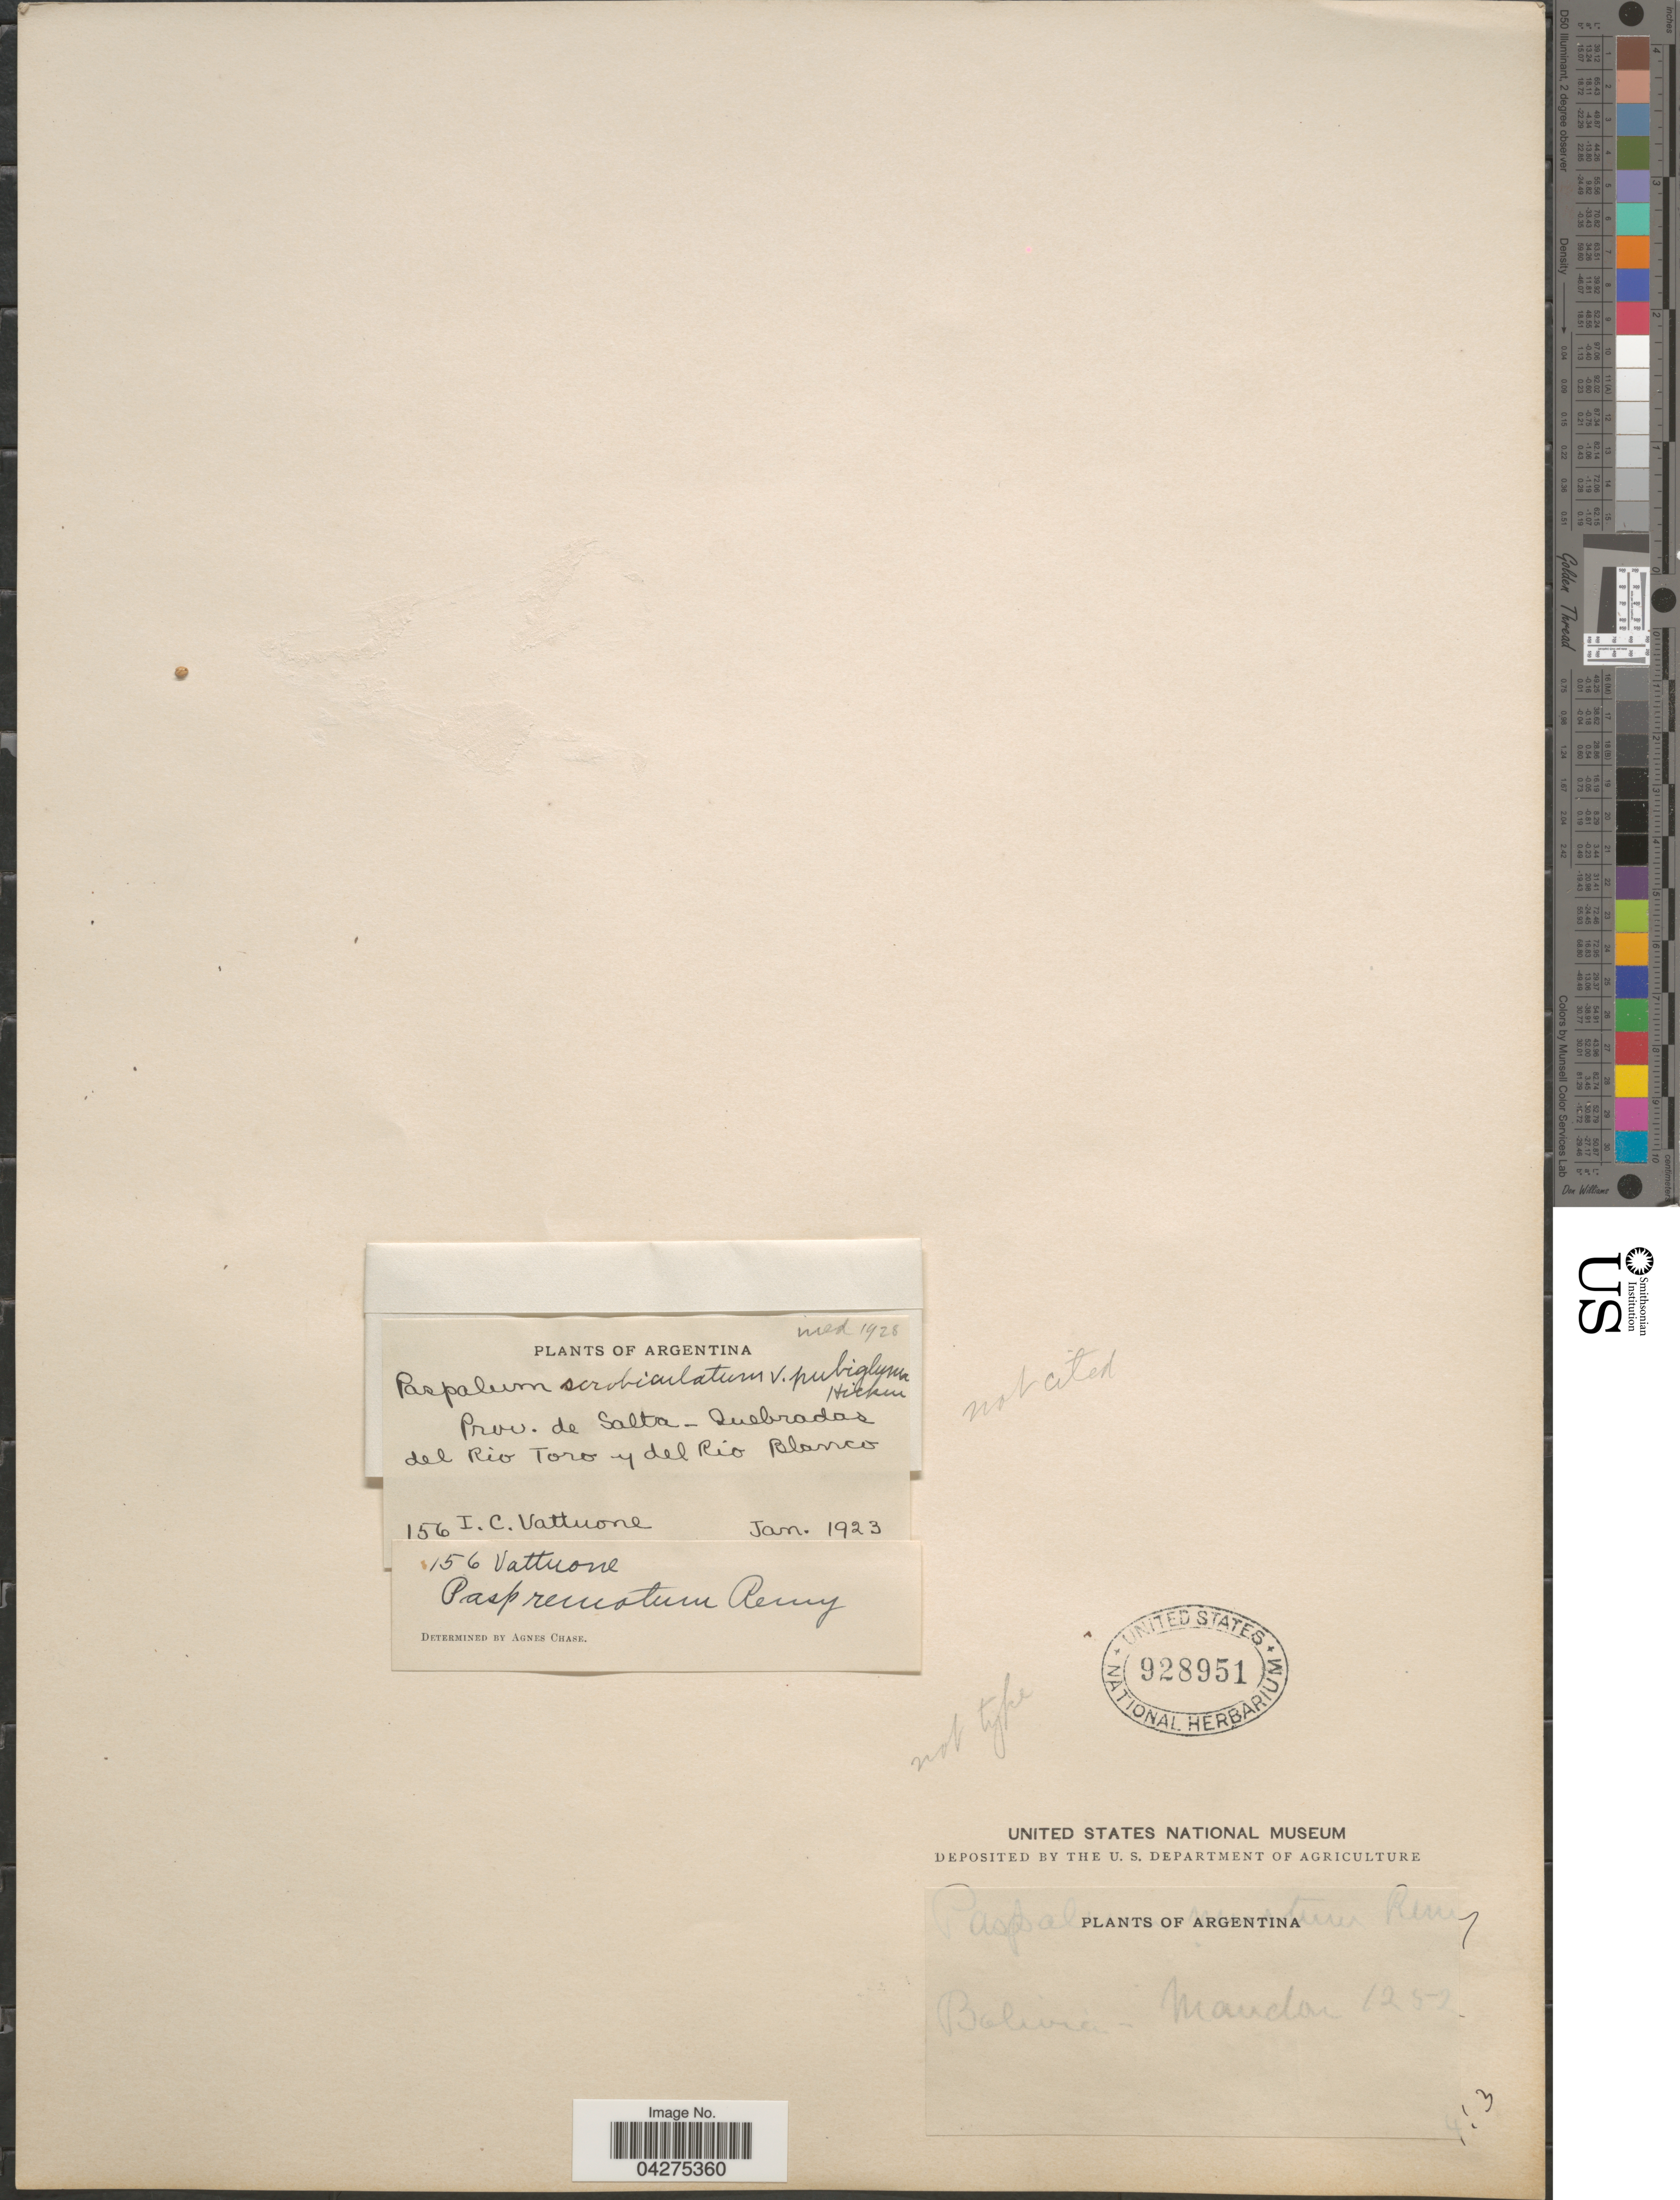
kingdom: Plantae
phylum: Tracheophyta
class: Liliopsida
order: Poales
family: Poaceae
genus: Paspalum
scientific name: Paspalum remotum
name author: J. Rémy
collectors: I. Vattuone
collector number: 156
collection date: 1923-01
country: Argentina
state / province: Salta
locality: Quebradas del Rio Toro y del Rio Blanco.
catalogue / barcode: US 928951